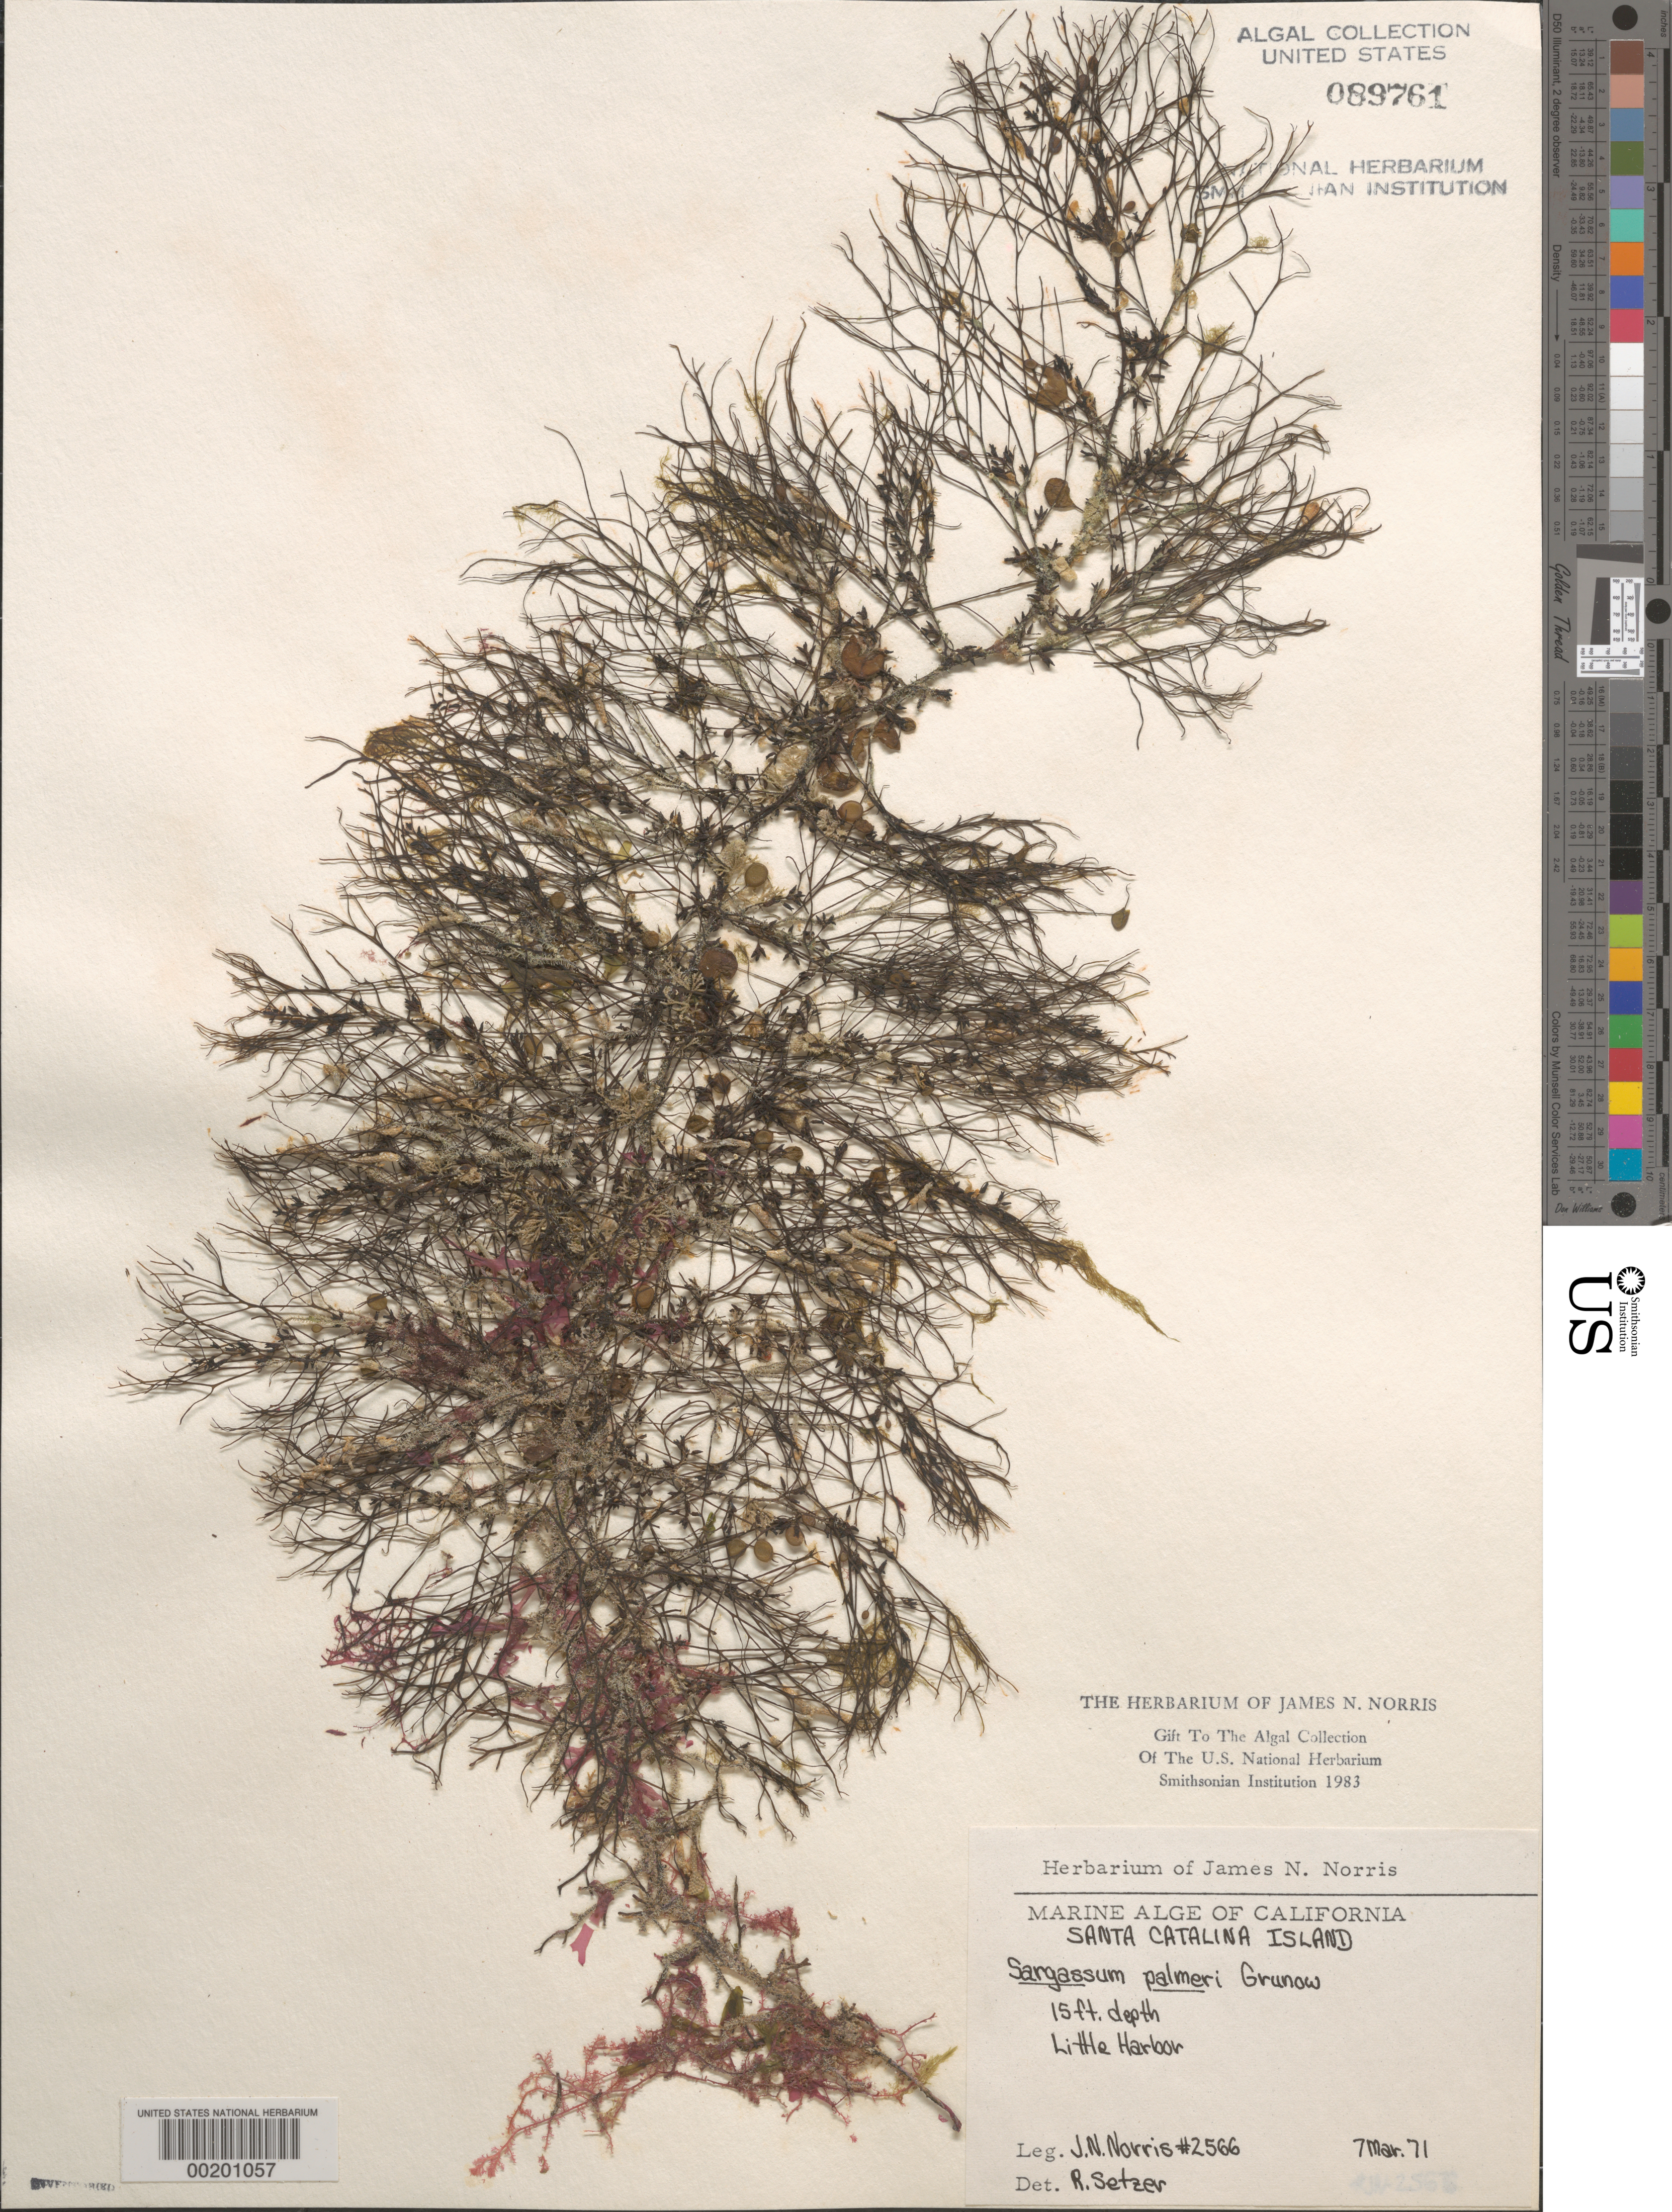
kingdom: Chromista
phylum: Ochrophyta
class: Phaeophyceae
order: Fucales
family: Sargassaceae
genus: Sargassum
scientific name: Sargassum palmeri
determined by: Setzer, R. B.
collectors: J. N. Norris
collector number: JN-2566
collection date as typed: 07 Mar 1971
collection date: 1971-03-07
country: United States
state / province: California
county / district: Los Angeles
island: Santa Catalina Island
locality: Little Harbor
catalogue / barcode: US 89761